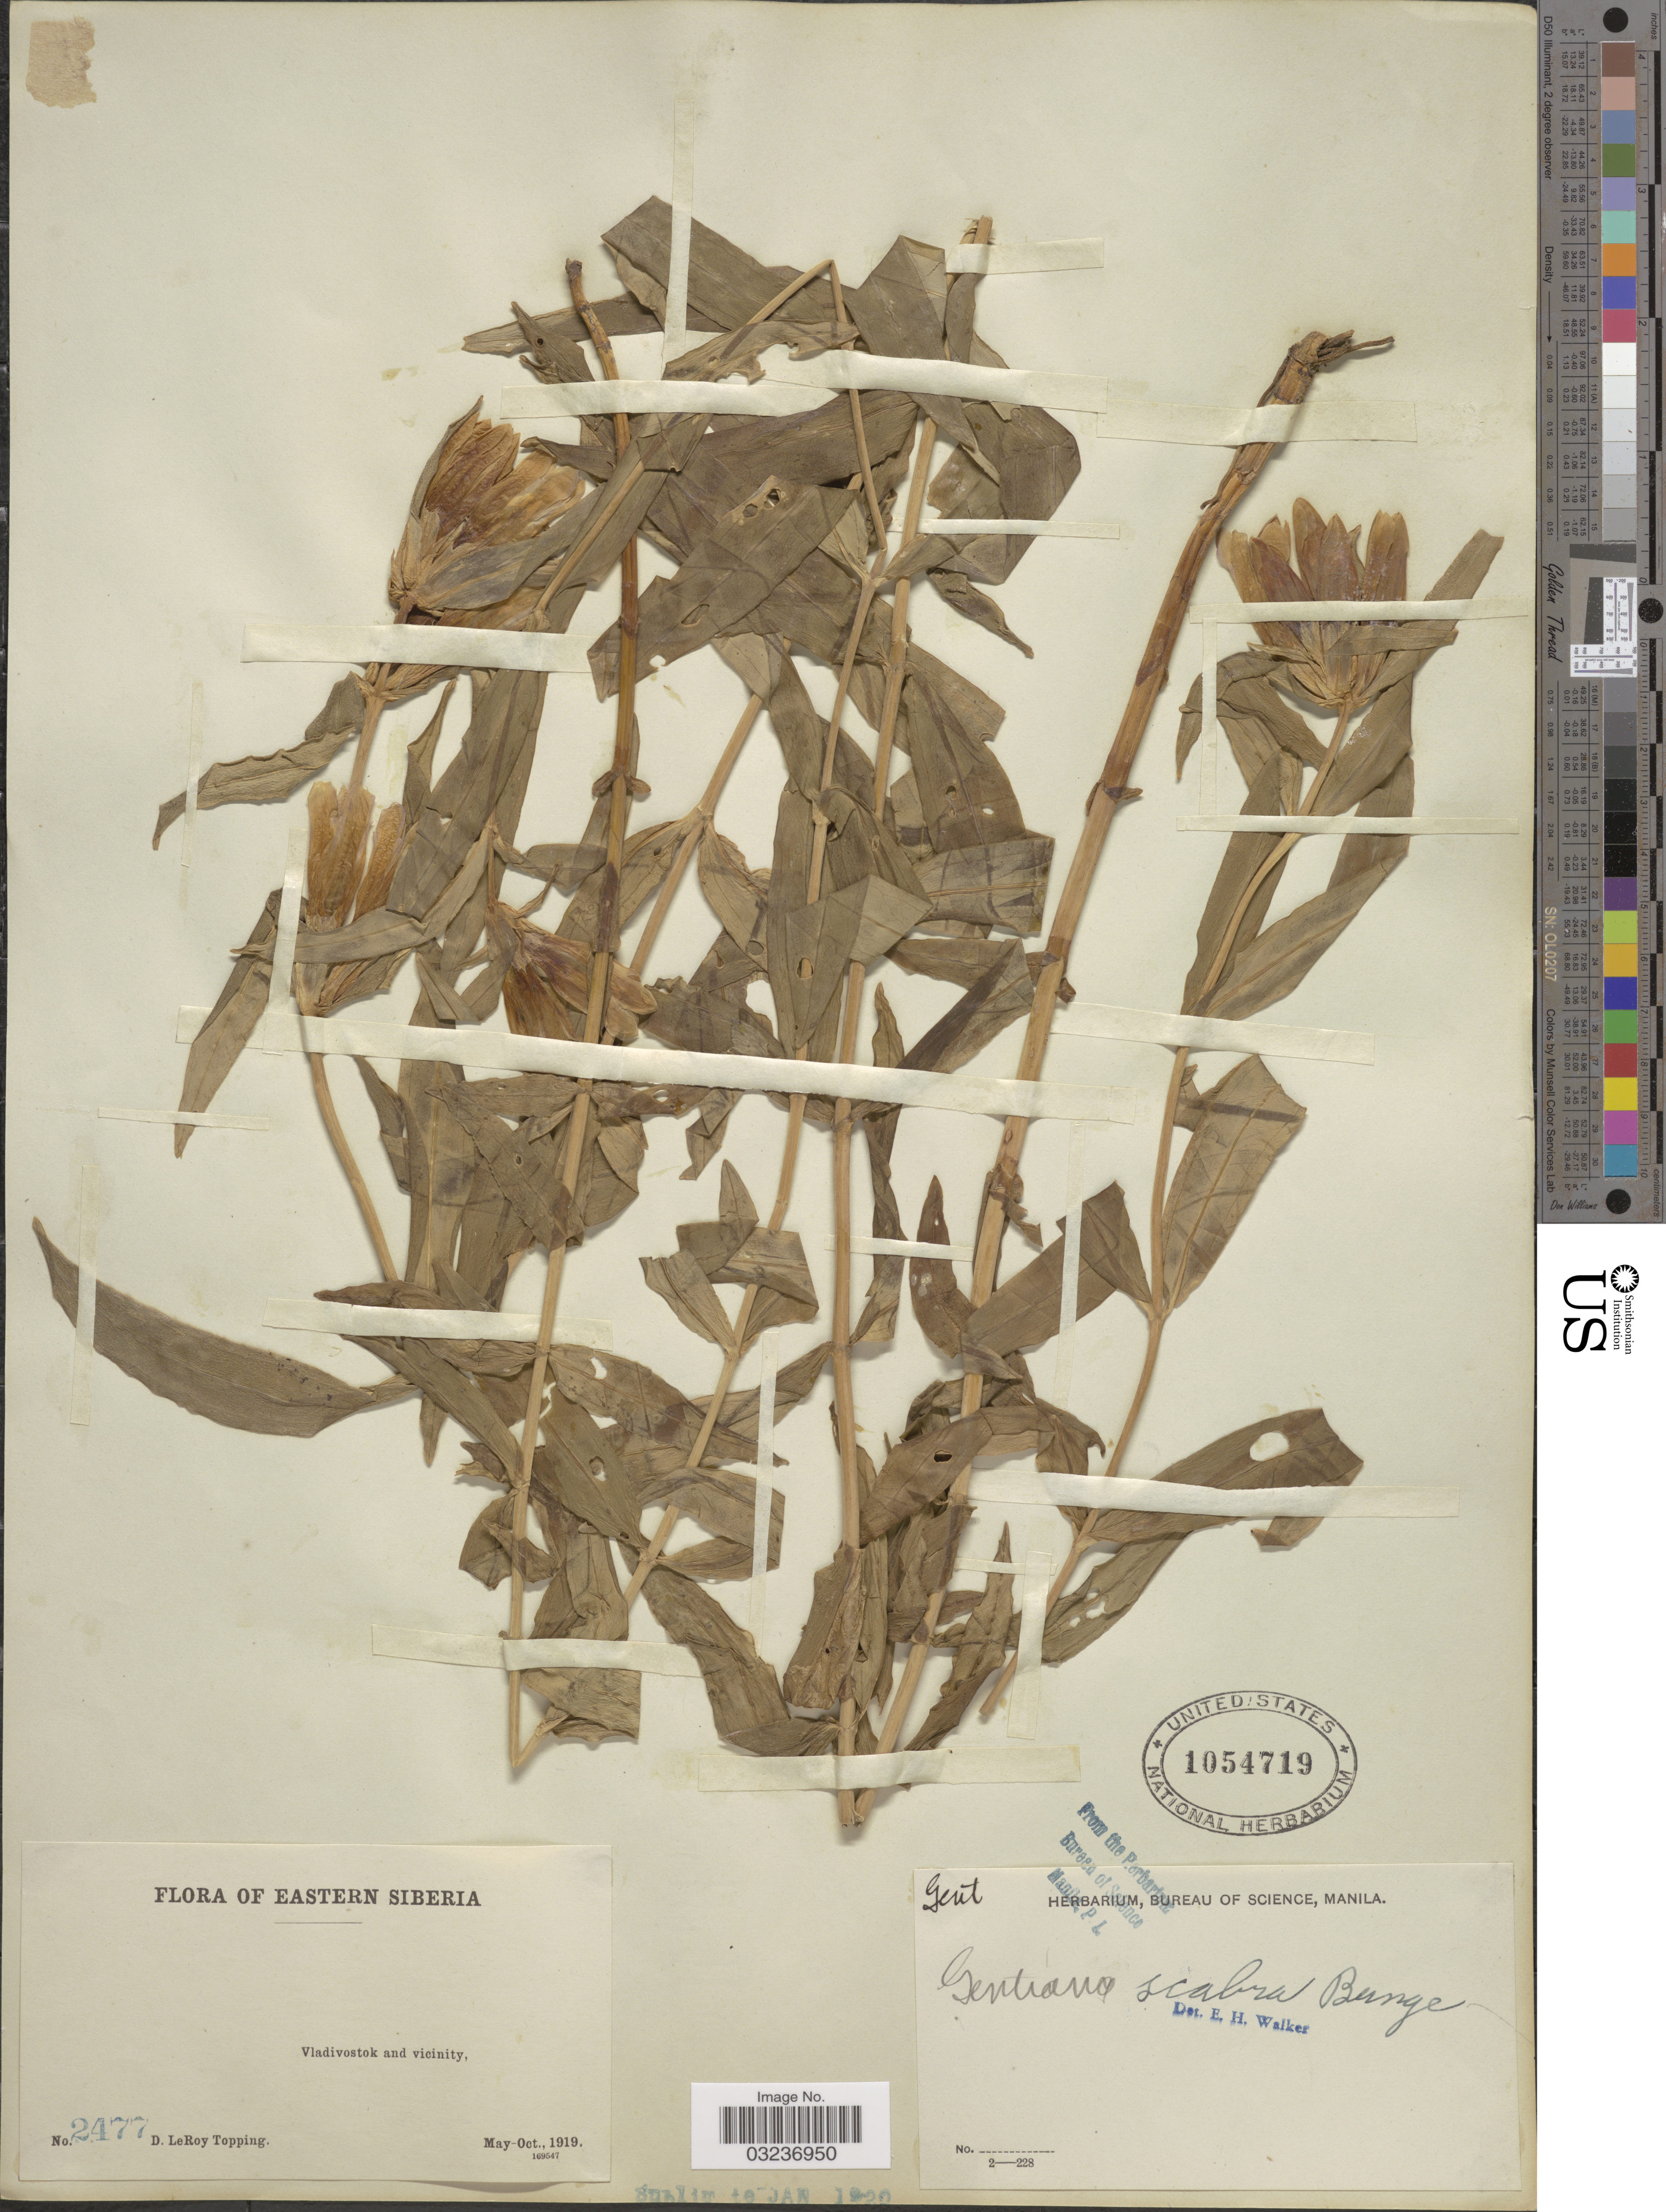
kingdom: Plantae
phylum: Tracheophyta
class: Magnoliopsida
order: Gentianales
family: Gentianaceae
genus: Gentiana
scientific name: Gentiana scabra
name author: Bunge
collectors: D. L. Topping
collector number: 2477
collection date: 1919-05/1919-10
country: Russian Federation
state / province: Primorsky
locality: Eastern Siberia, Vladivostok and vicinity.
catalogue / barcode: US 1054719